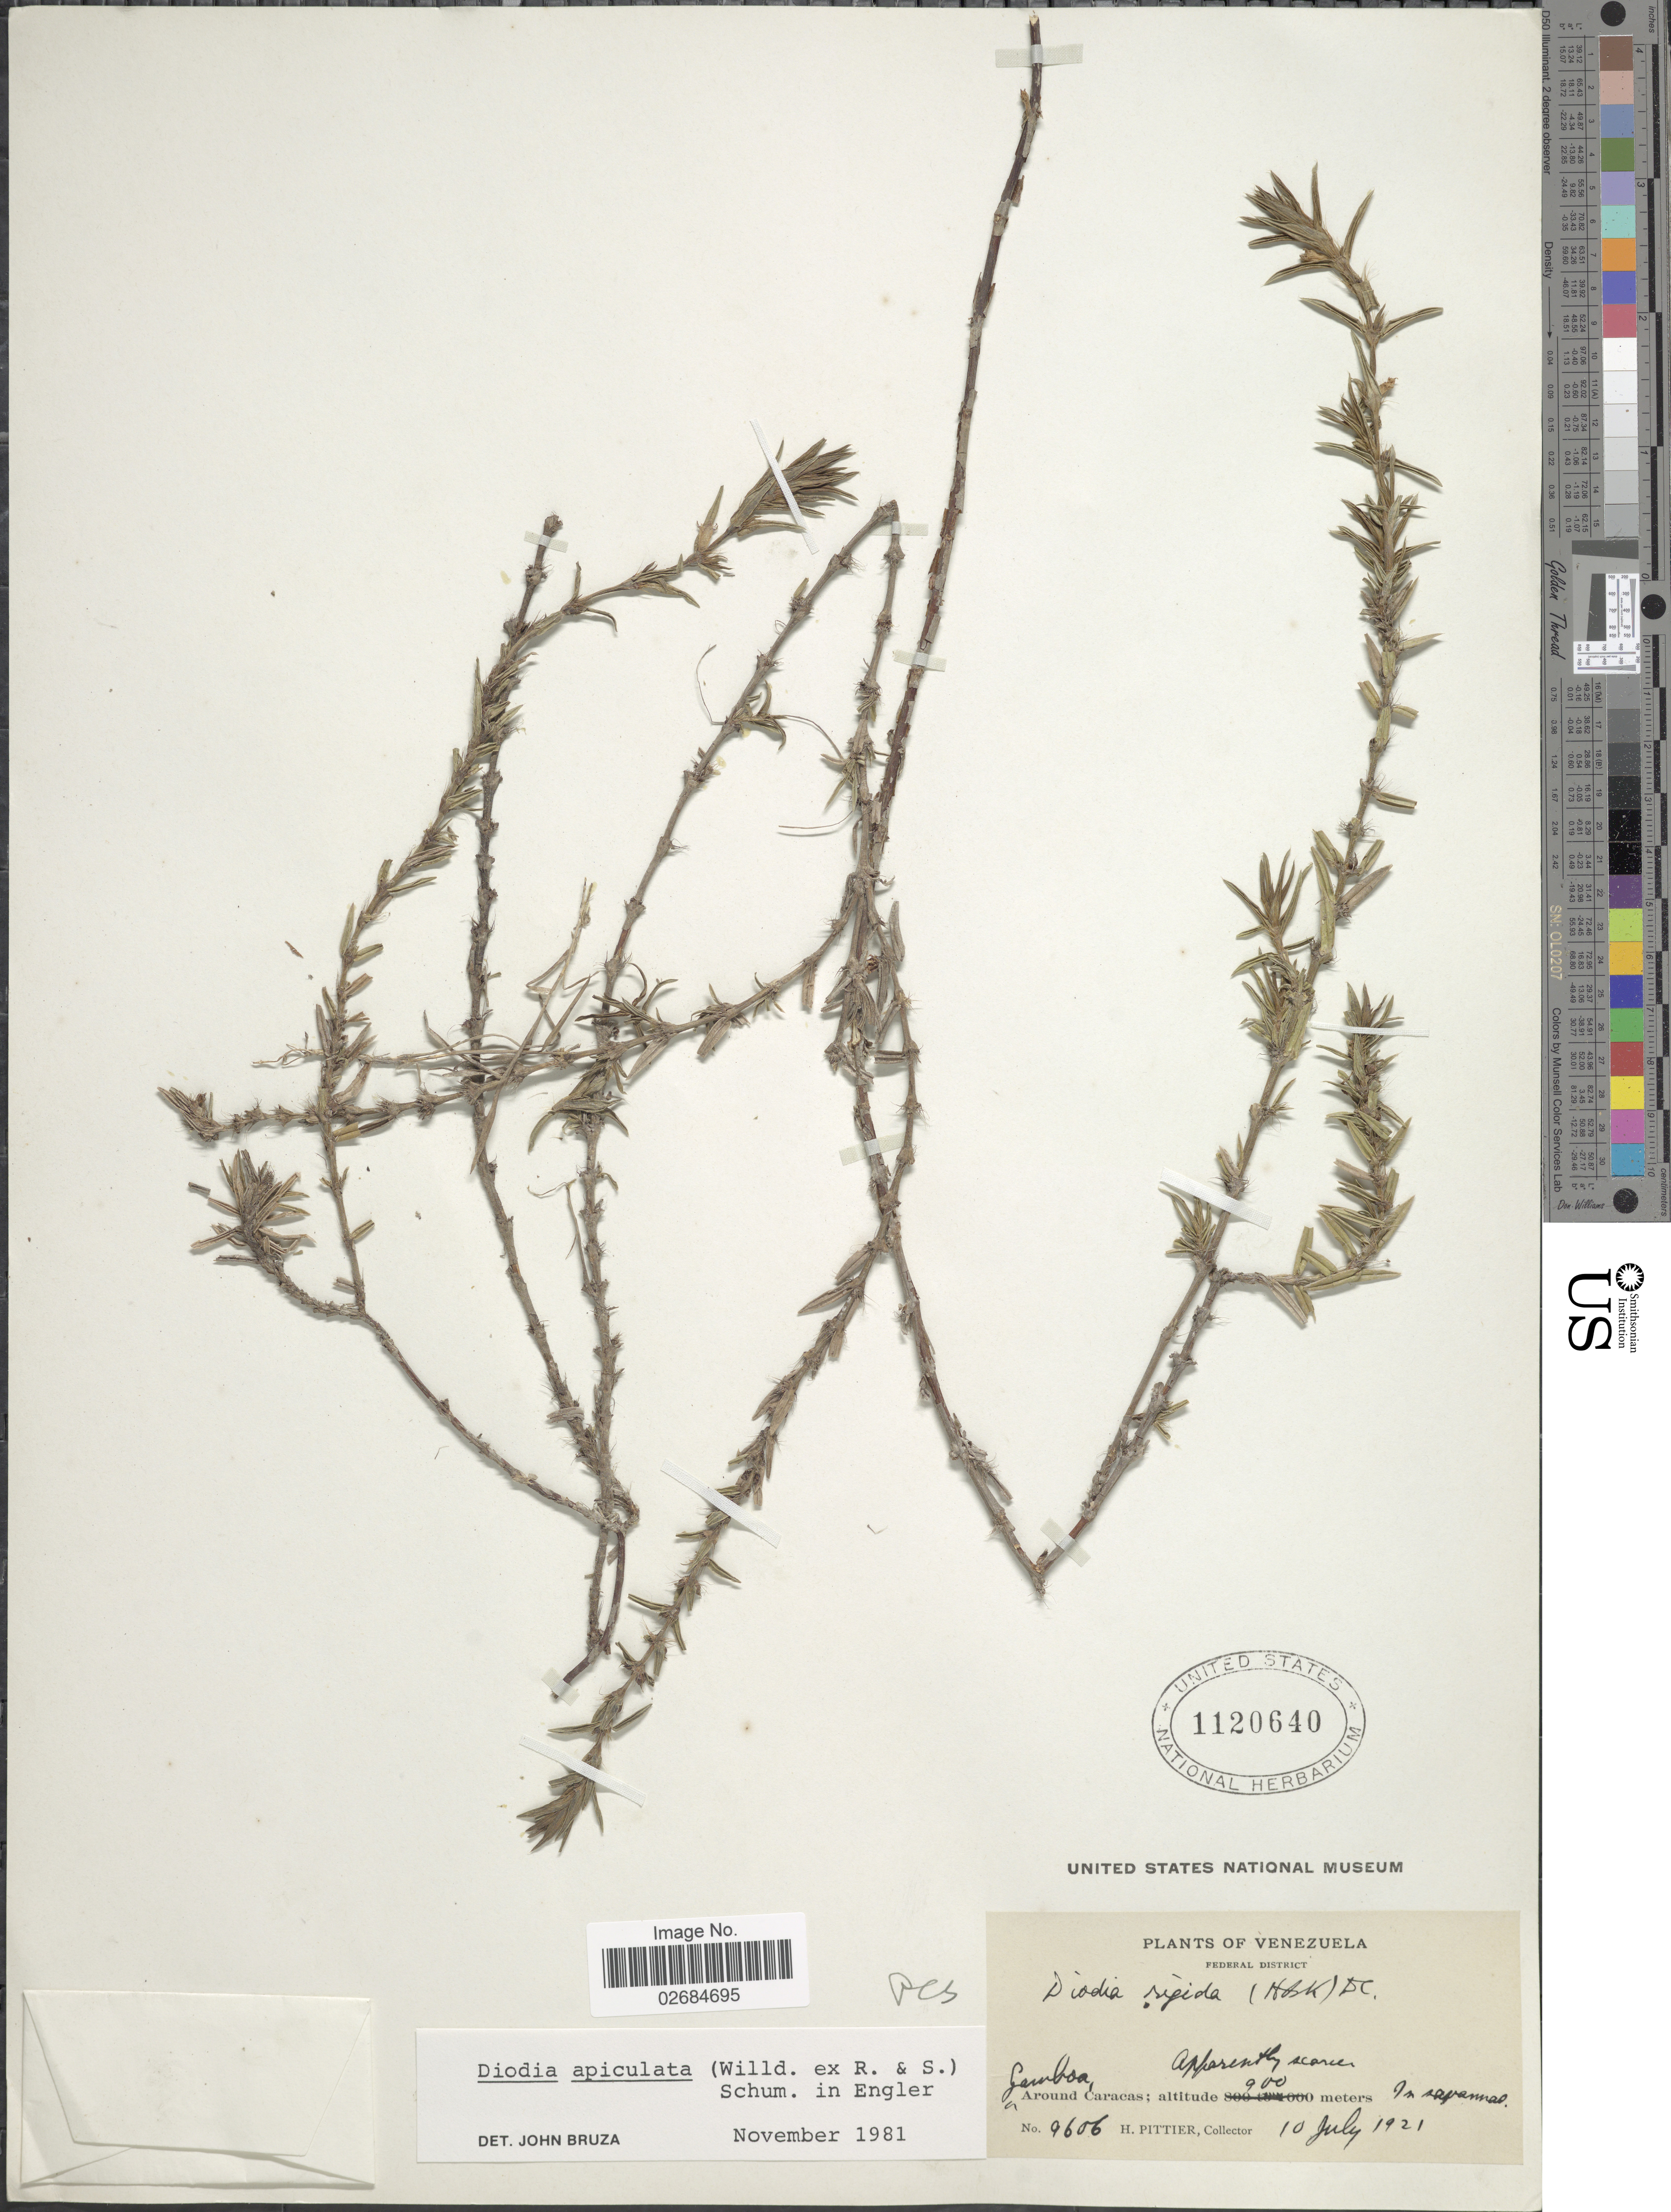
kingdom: Plantae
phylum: Tracheophyta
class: Magnoliopsida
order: Gentianales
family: Rubiaceae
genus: Diodia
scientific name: Diodia apiculata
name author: (Willd. ex Roem. & Schult.) K. Schum.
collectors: H. F. Pittier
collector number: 9606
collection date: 1921-07-10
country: Venezuela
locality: Federal District, Gamboa, around Caracas, in savannas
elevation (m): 900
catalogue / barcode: US 1120640